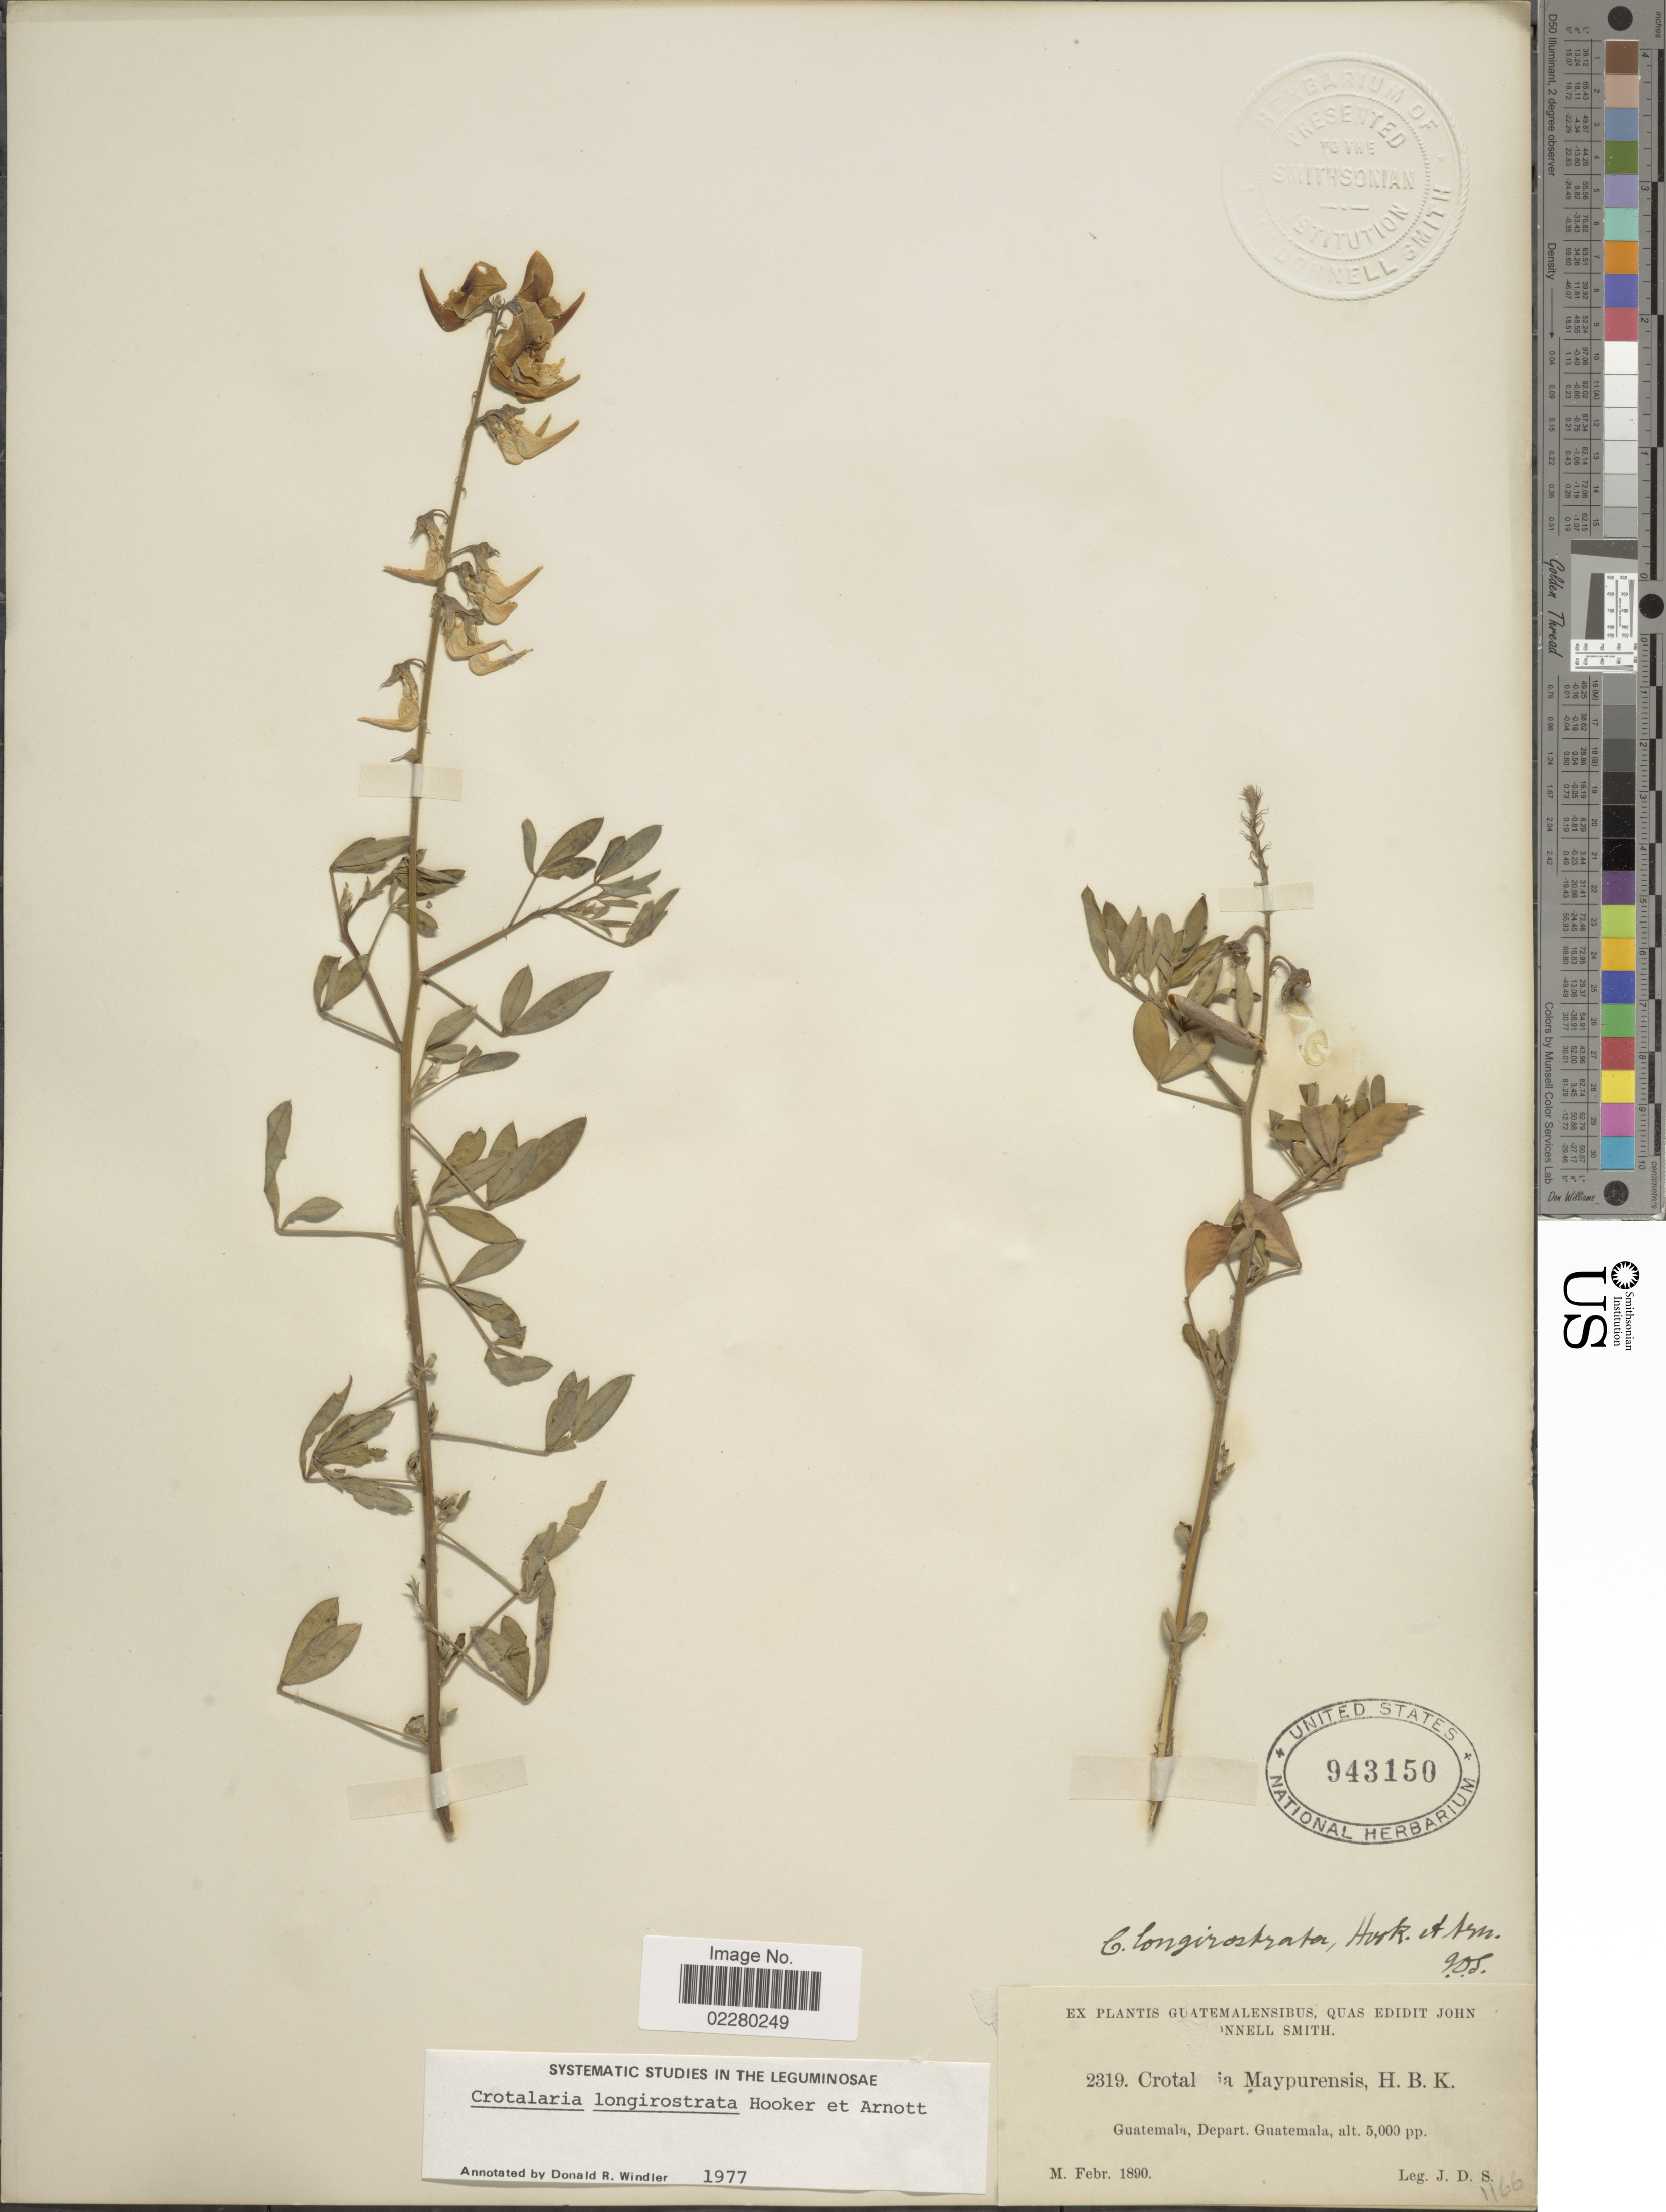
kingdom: Plantae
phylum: Tracheophyta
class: Magnoliopsida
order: Fabales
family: Fabaceae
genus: Crotalaria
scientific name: Crotalaria longirostrata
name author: Hook. & Arn.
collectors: J. Donnell Smith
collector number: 2319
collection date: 1890-02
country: Guatemala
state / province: Guatemala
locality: Guatemala, Depart. Guatemala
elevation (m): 1524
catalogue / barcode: US 943150